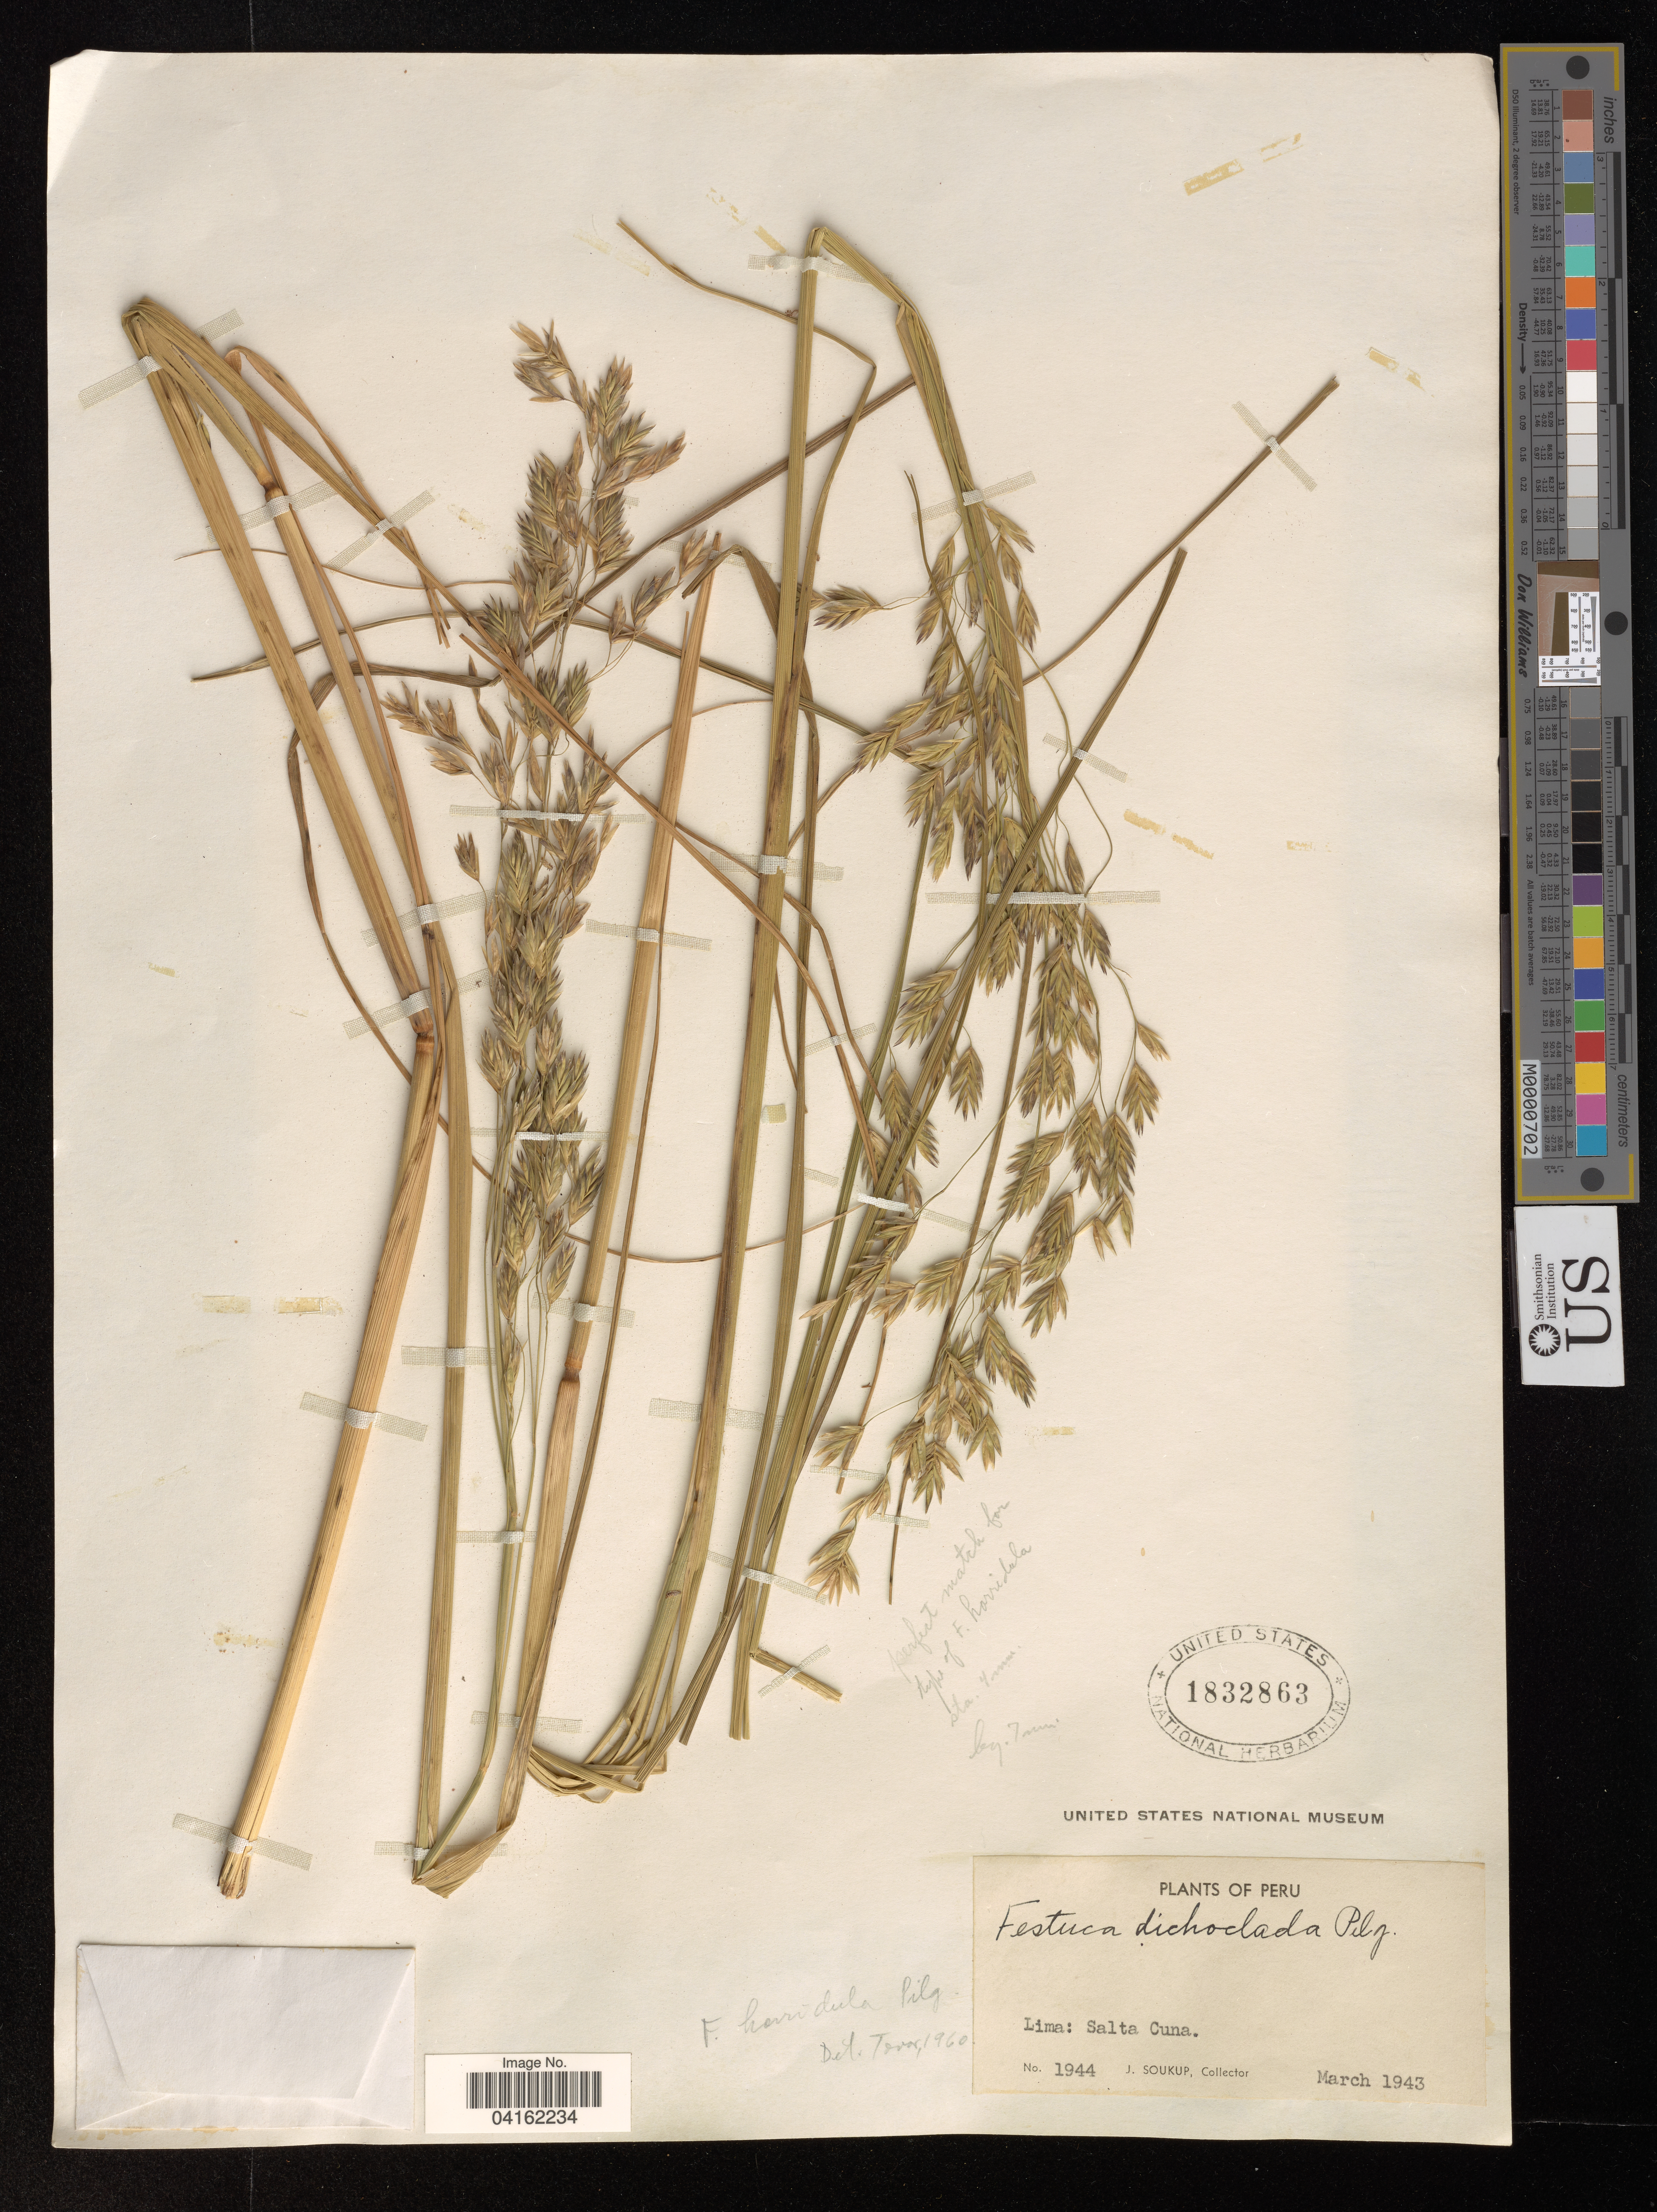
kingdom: Plantae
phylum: Tracheophyta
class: Liliopsida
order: Poales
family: Poaceae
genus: Festuca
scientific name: Festuca horridula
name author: Pilg.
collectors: J. Soukup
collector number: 1944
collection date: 1943-03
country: Peru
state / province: Lima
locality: Salta Cuna.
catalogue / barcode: US 1832863